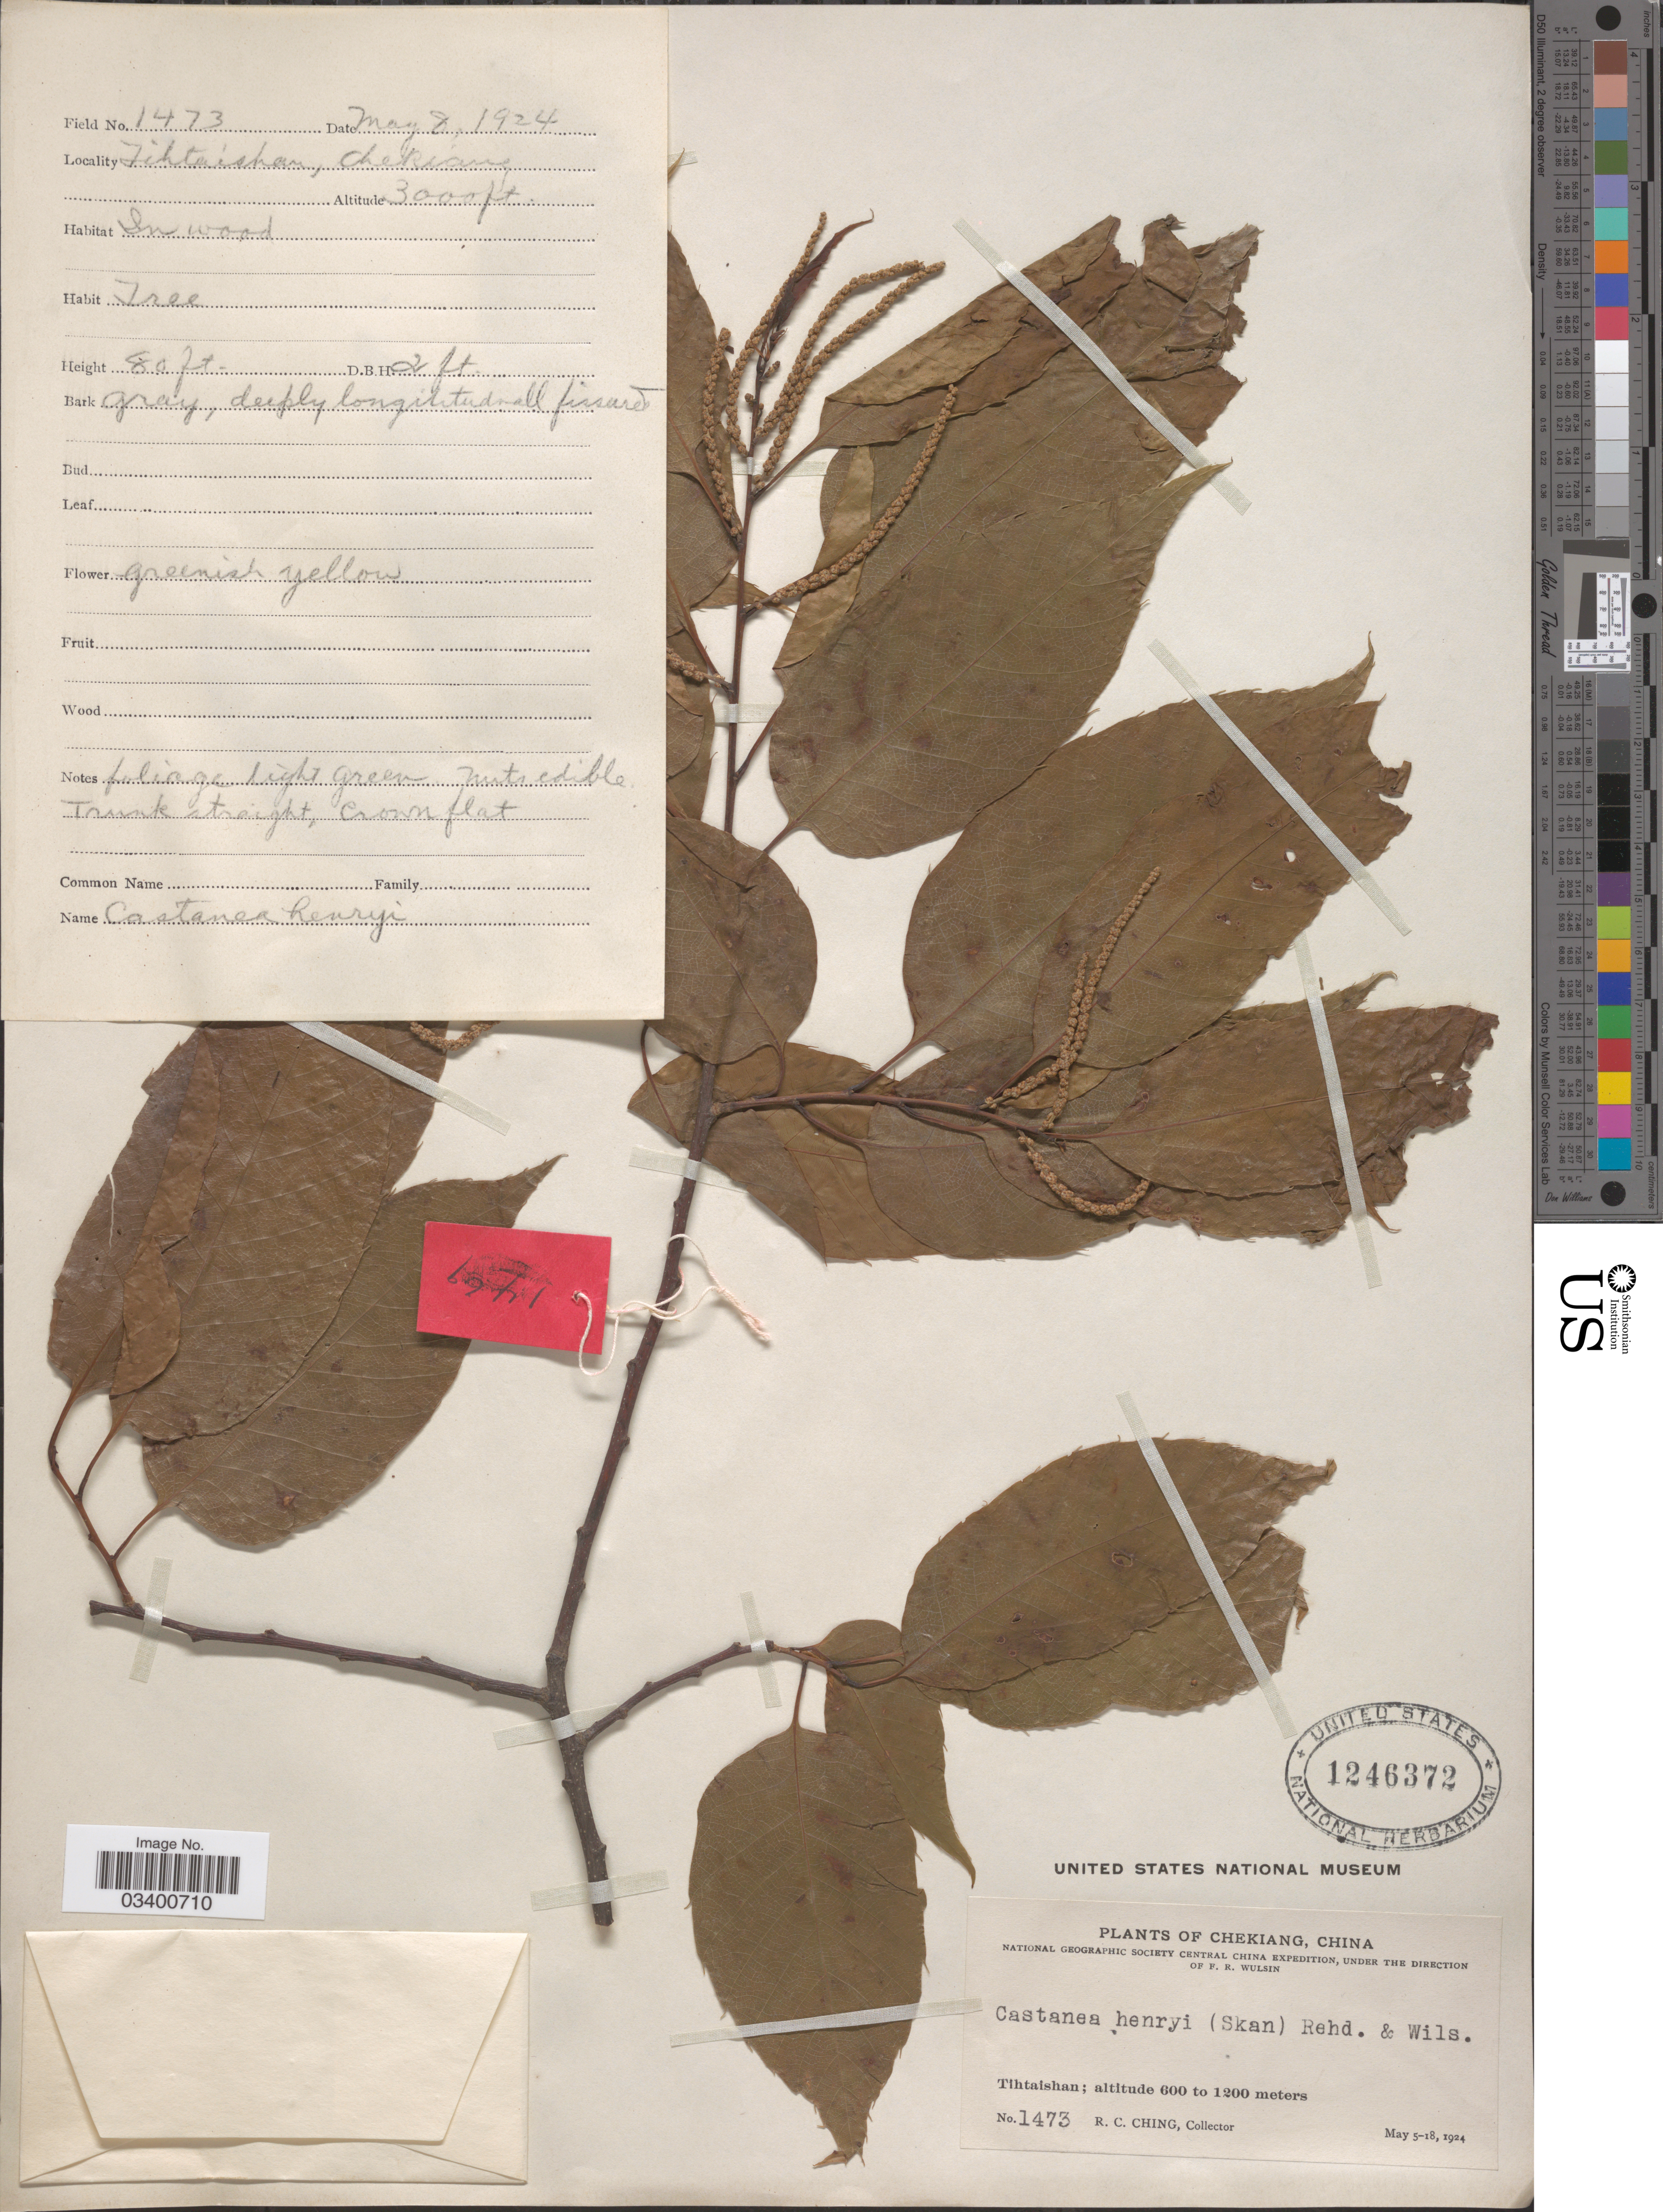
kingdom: Plantae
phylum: Tracheophyta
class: Magnoliopsida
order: Fagales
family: Fagaceae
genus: Castanea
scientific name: Castanea henryi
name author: (Skan) Rehder & E.H. Wilson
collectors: R. C. Ching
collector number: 1473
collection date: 1924-05-08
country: China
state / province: Zhejiang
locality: Chekiang. Tihtaishan.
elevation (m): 914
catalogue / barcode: US 1246372